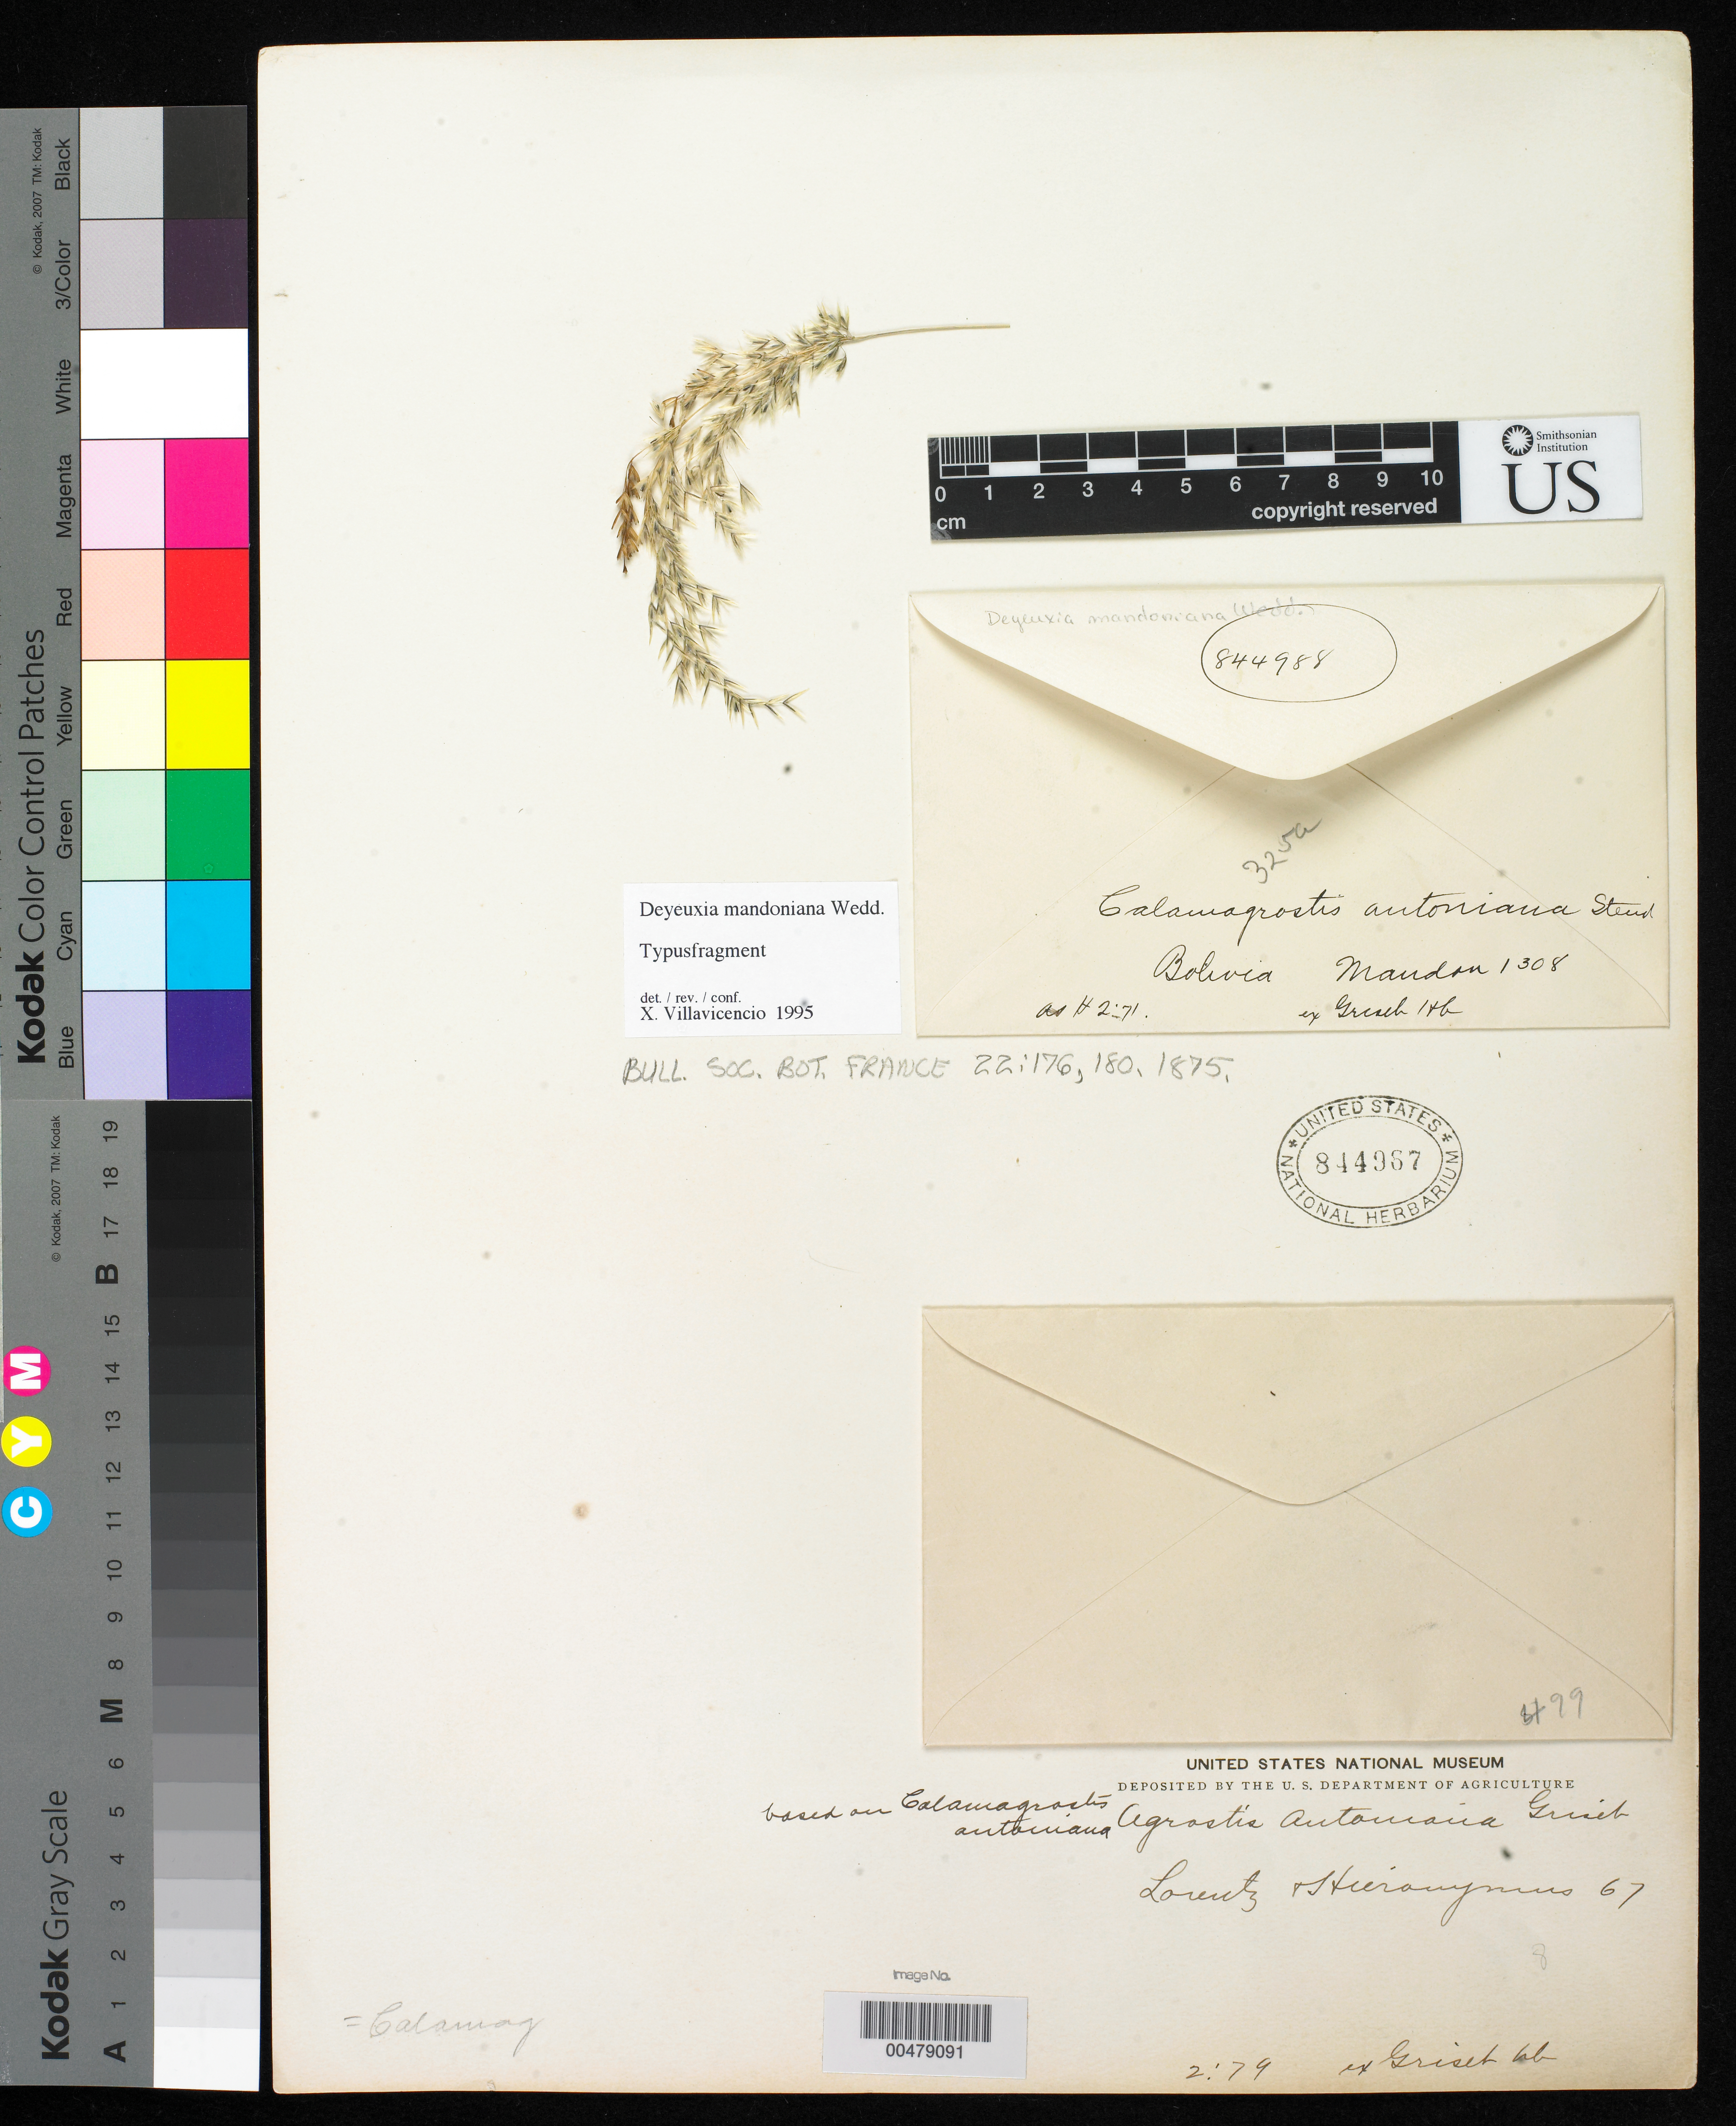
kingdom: Plantae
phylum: Tracheophyta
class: Liliopsida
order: Poales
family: Poaceae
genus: Deyeuxia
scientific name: Deyeuxia mandoniana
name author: Wedd.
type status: Type Fragment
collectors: G. Mandon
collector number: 1308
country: Bolivia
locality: Mapiri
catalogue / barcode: US 844967